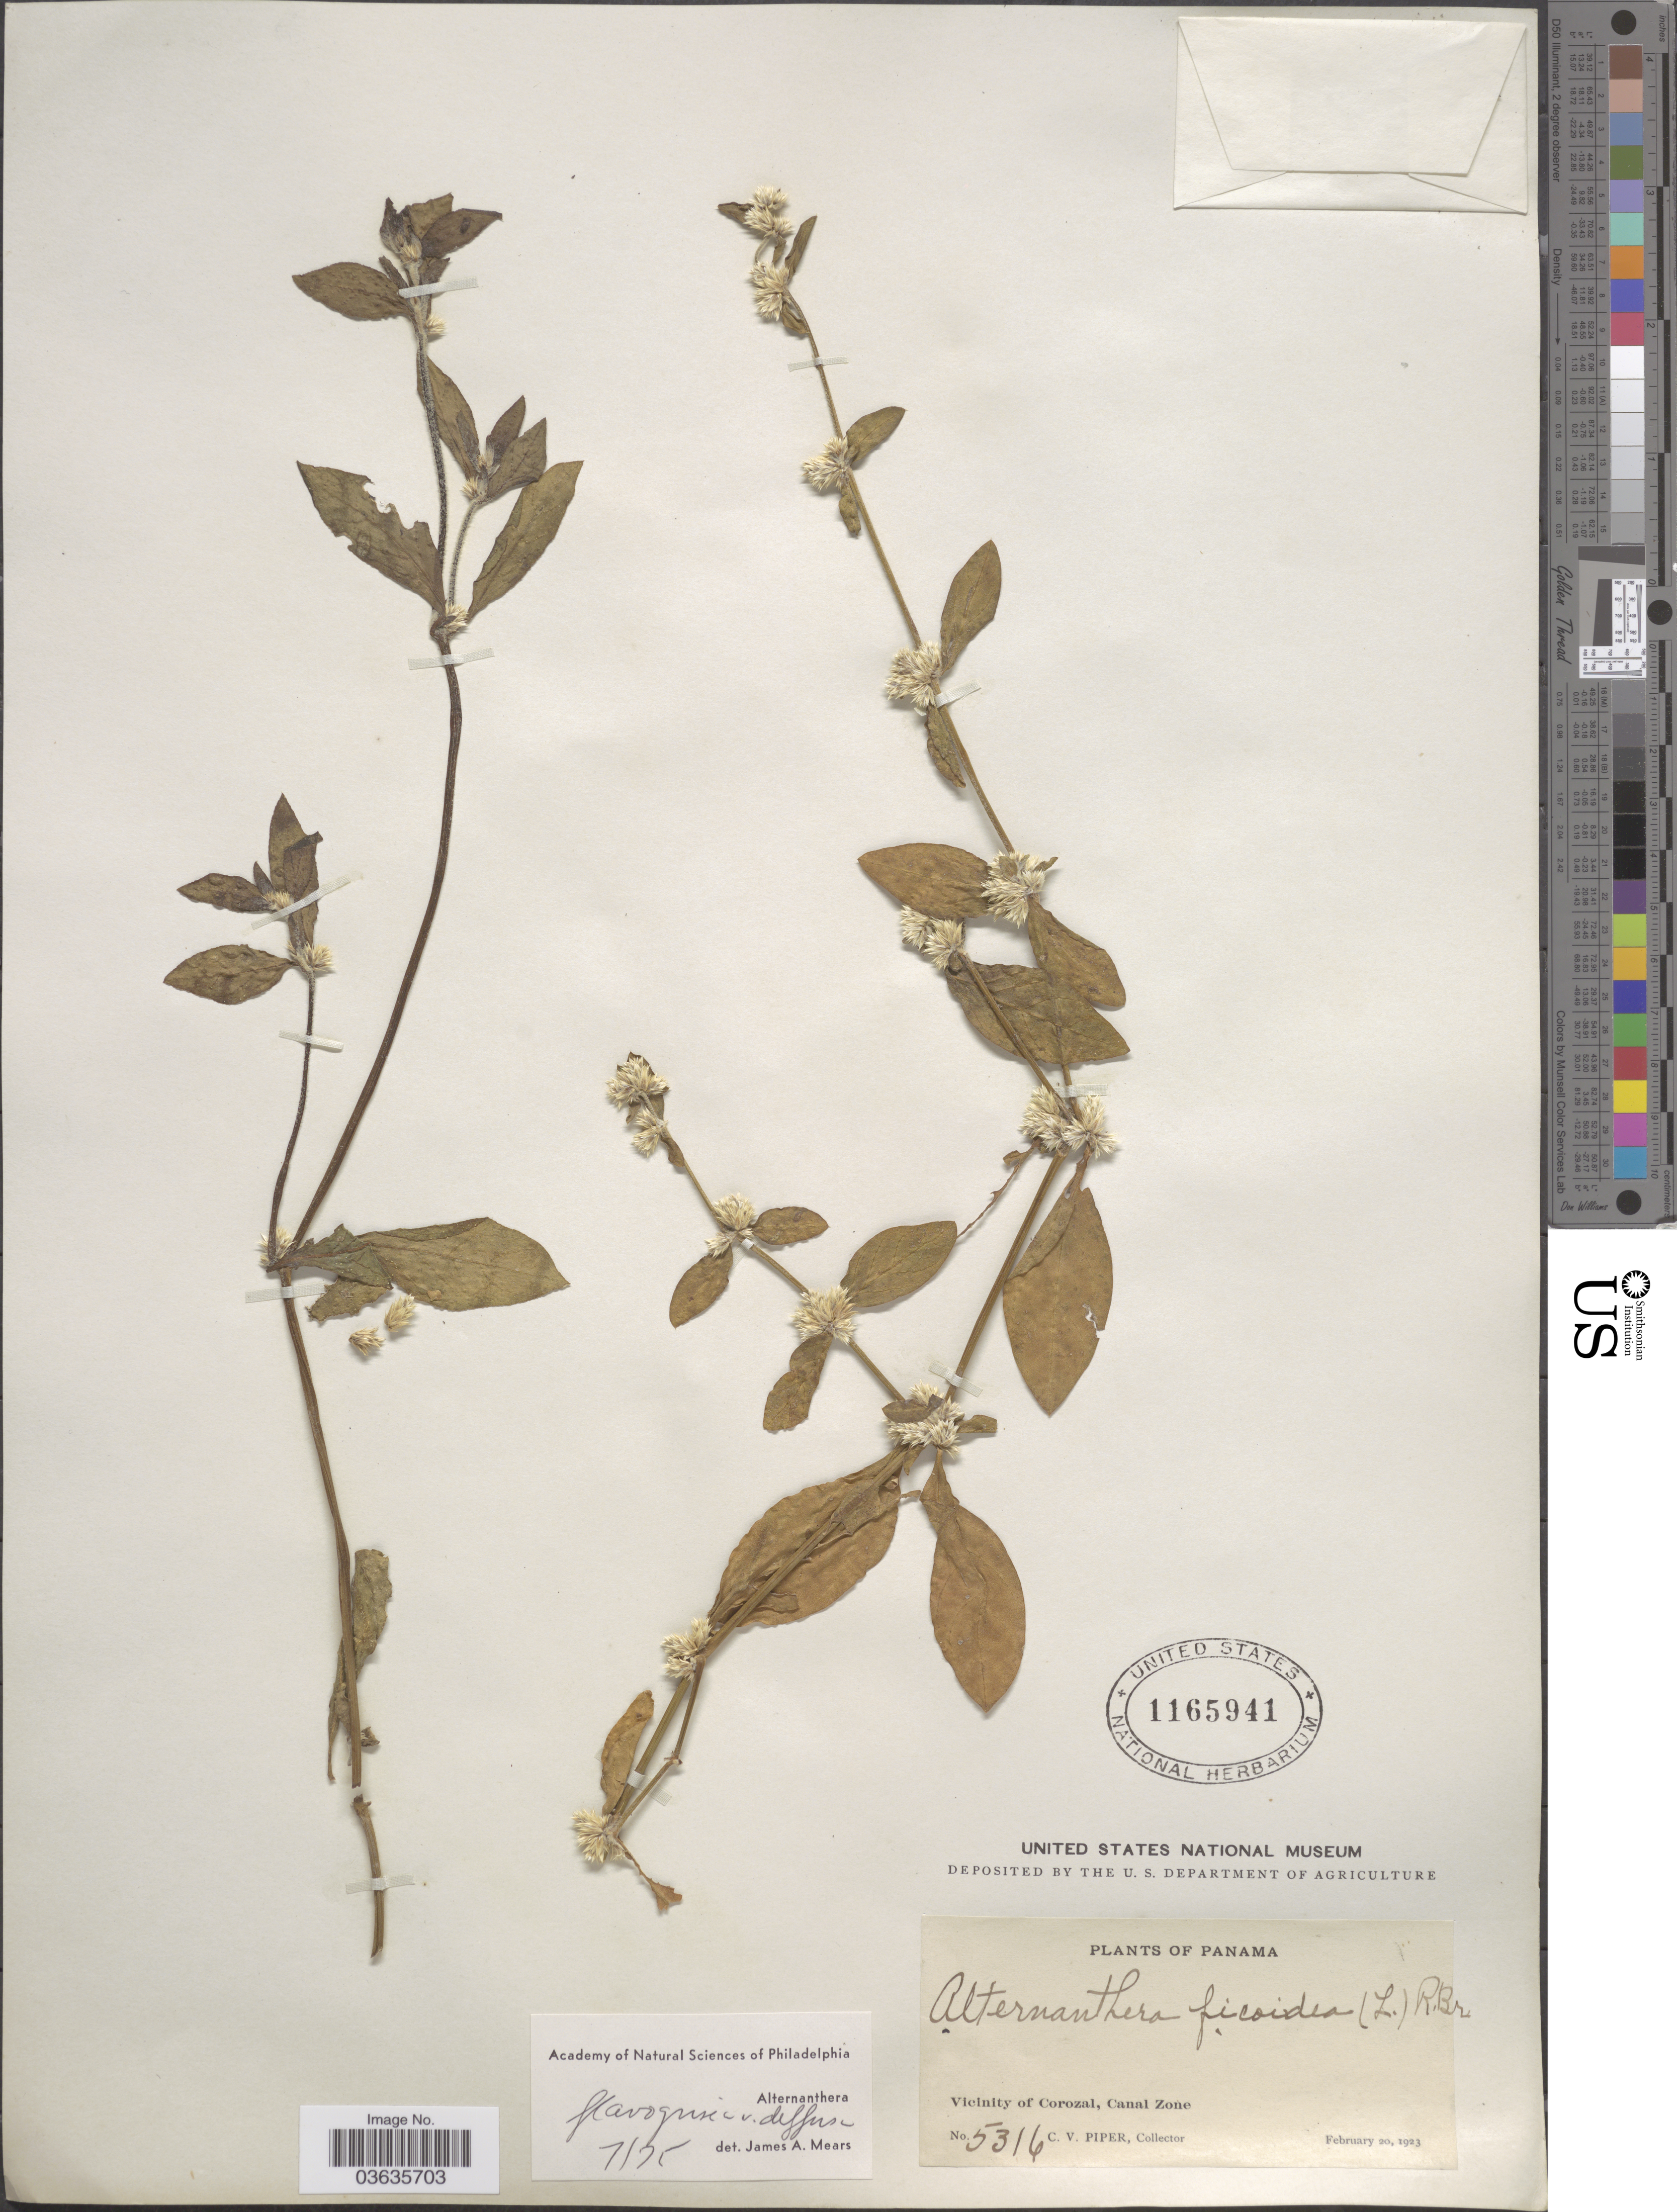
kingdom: Plantae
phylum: Tracheophyta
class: Magnoliopsida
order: Caryophyllales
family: Amaranthaceae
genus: Alternanthera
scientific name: Alternanthera flavogrisea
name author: Urb.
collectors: C. V. Piper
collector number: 5316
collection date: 1923-02-20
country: Panama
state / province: Colón / Panamá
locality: Vicinity of Corozal, Canal Zone.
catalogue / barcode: US 1165941